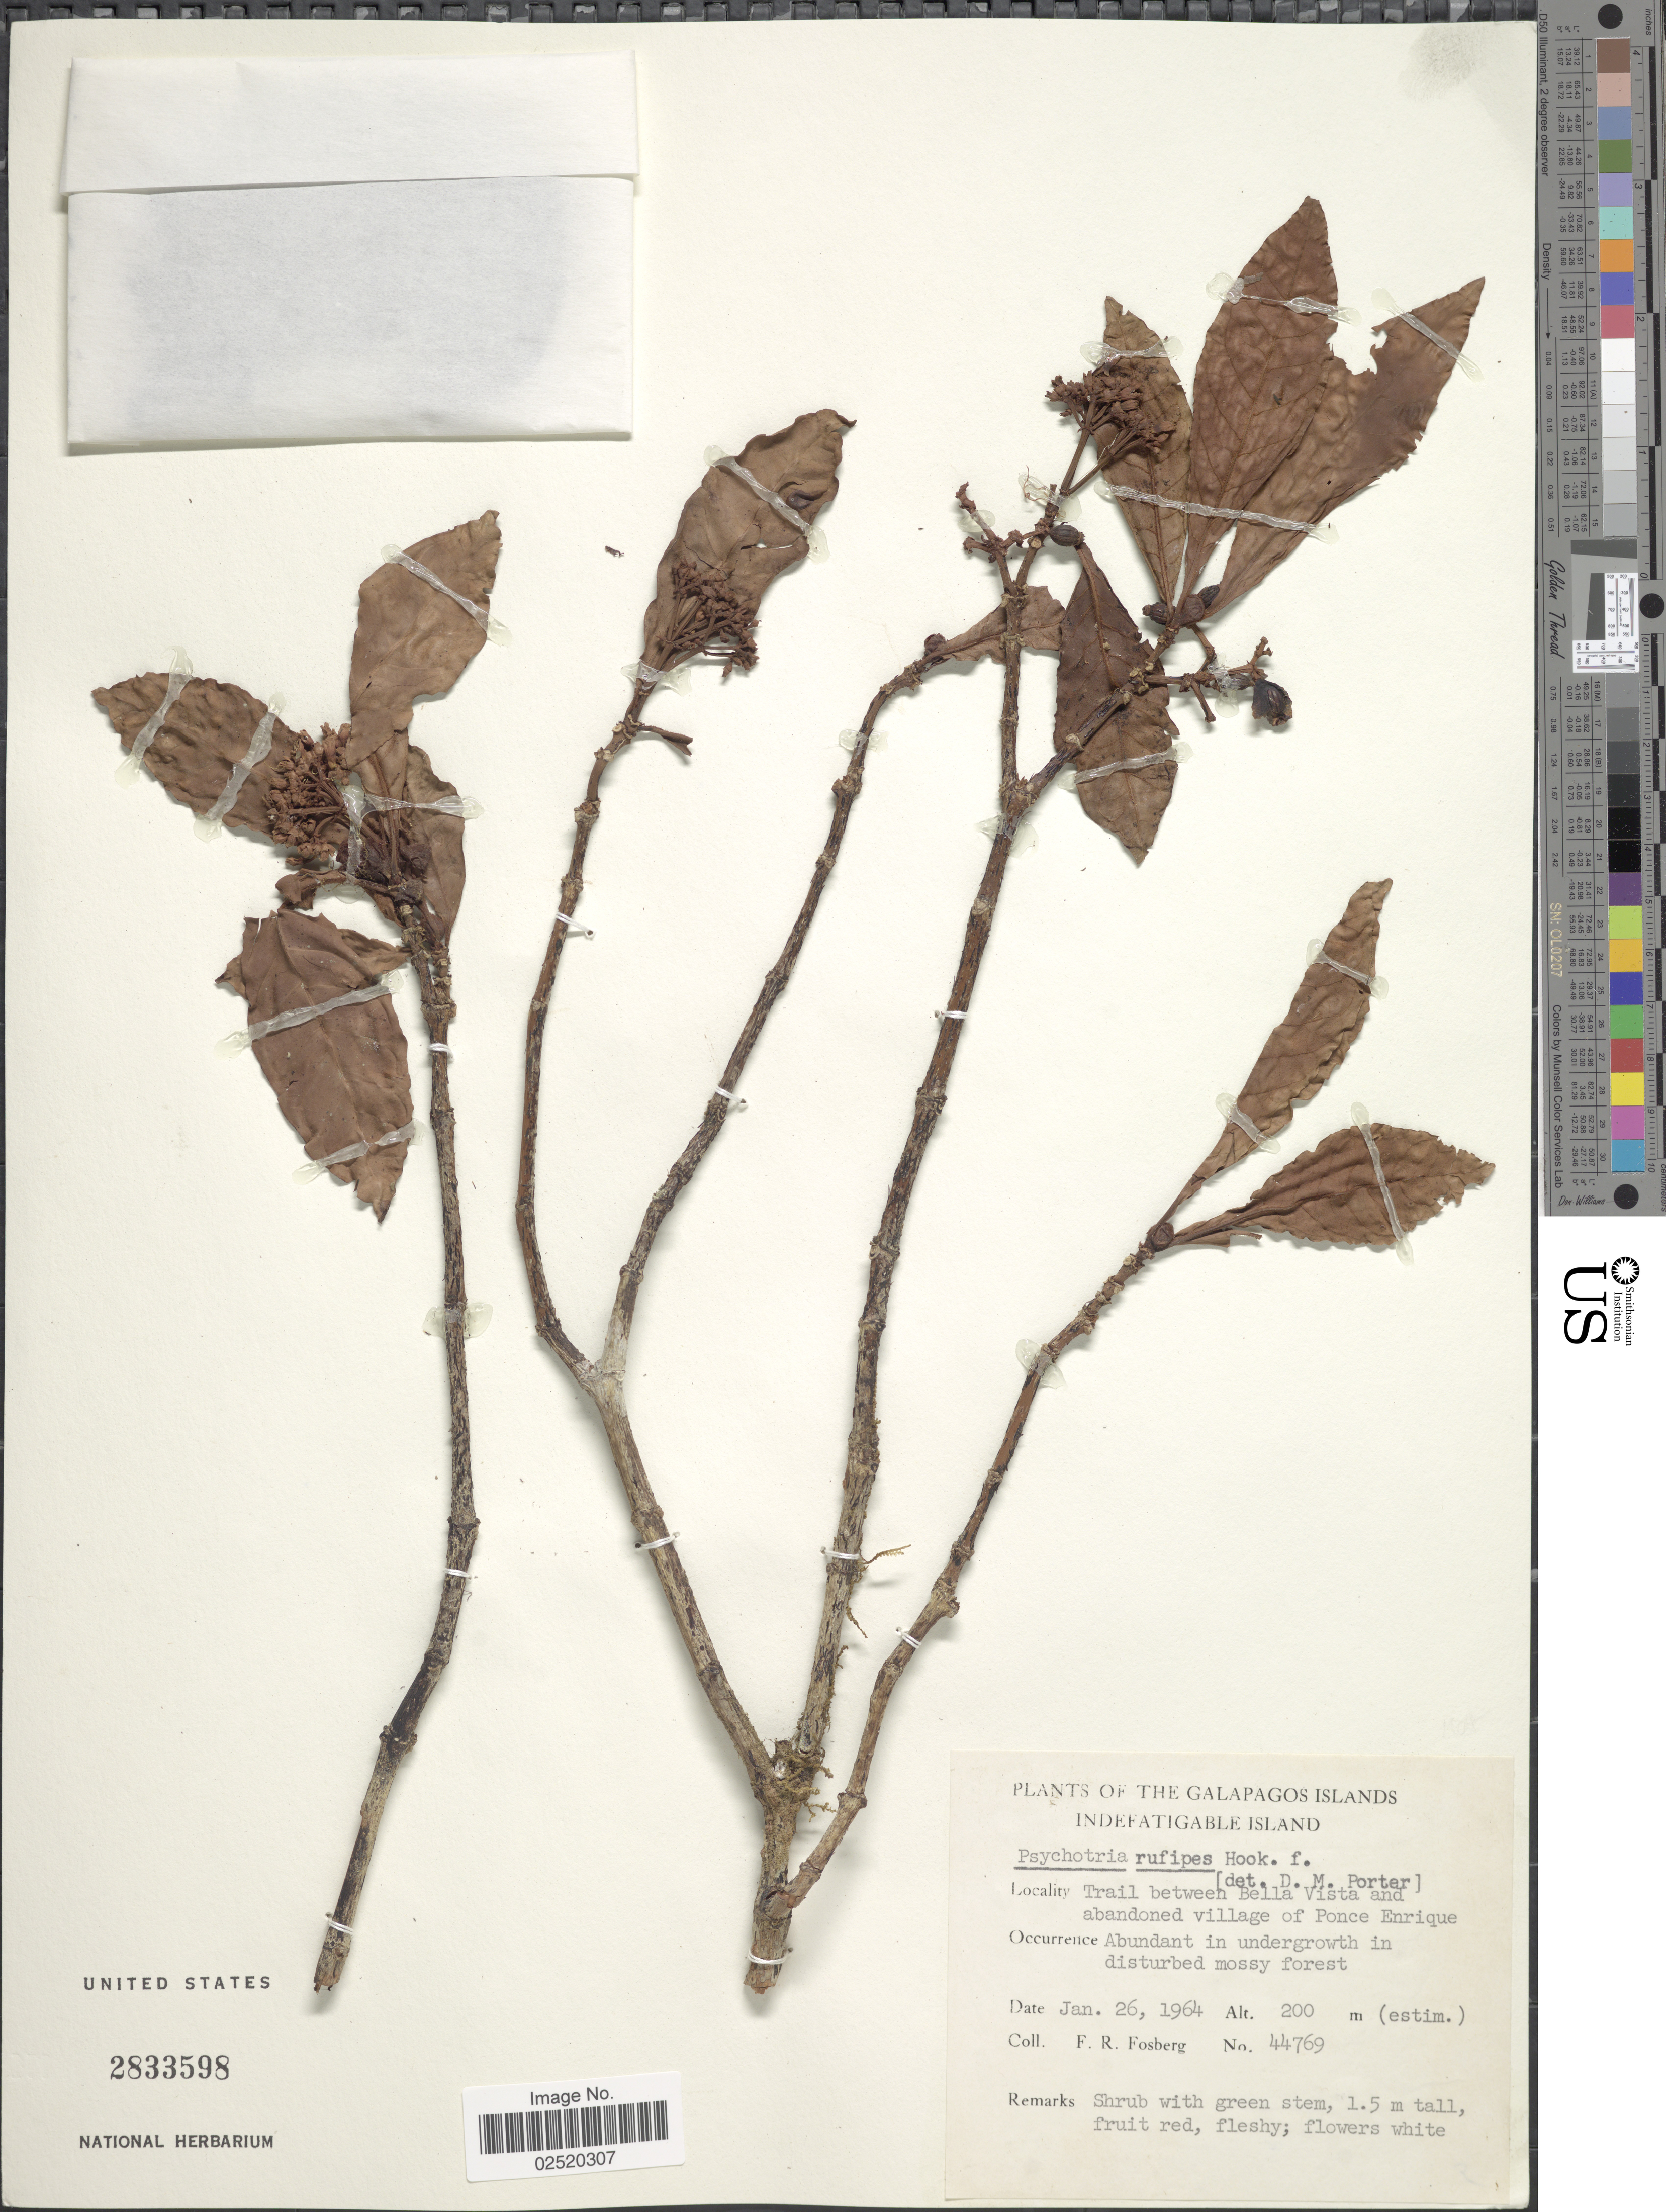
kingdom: Plantae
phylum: Tracheophyta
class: Magnoliopsida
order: Gentianales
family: Rubiaceae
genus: Psychotria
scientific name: Psychotria rufipes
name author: Hook. f.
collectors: F. R. Fosberg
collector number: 44769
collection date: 1964-01-26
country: Ecuador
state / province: Colón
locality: The Galapagos Islands, Indefatigable Island, Trail between Bella Vista and abandoned village of Ponce Enrique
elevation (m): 200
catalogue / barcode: US 2833598